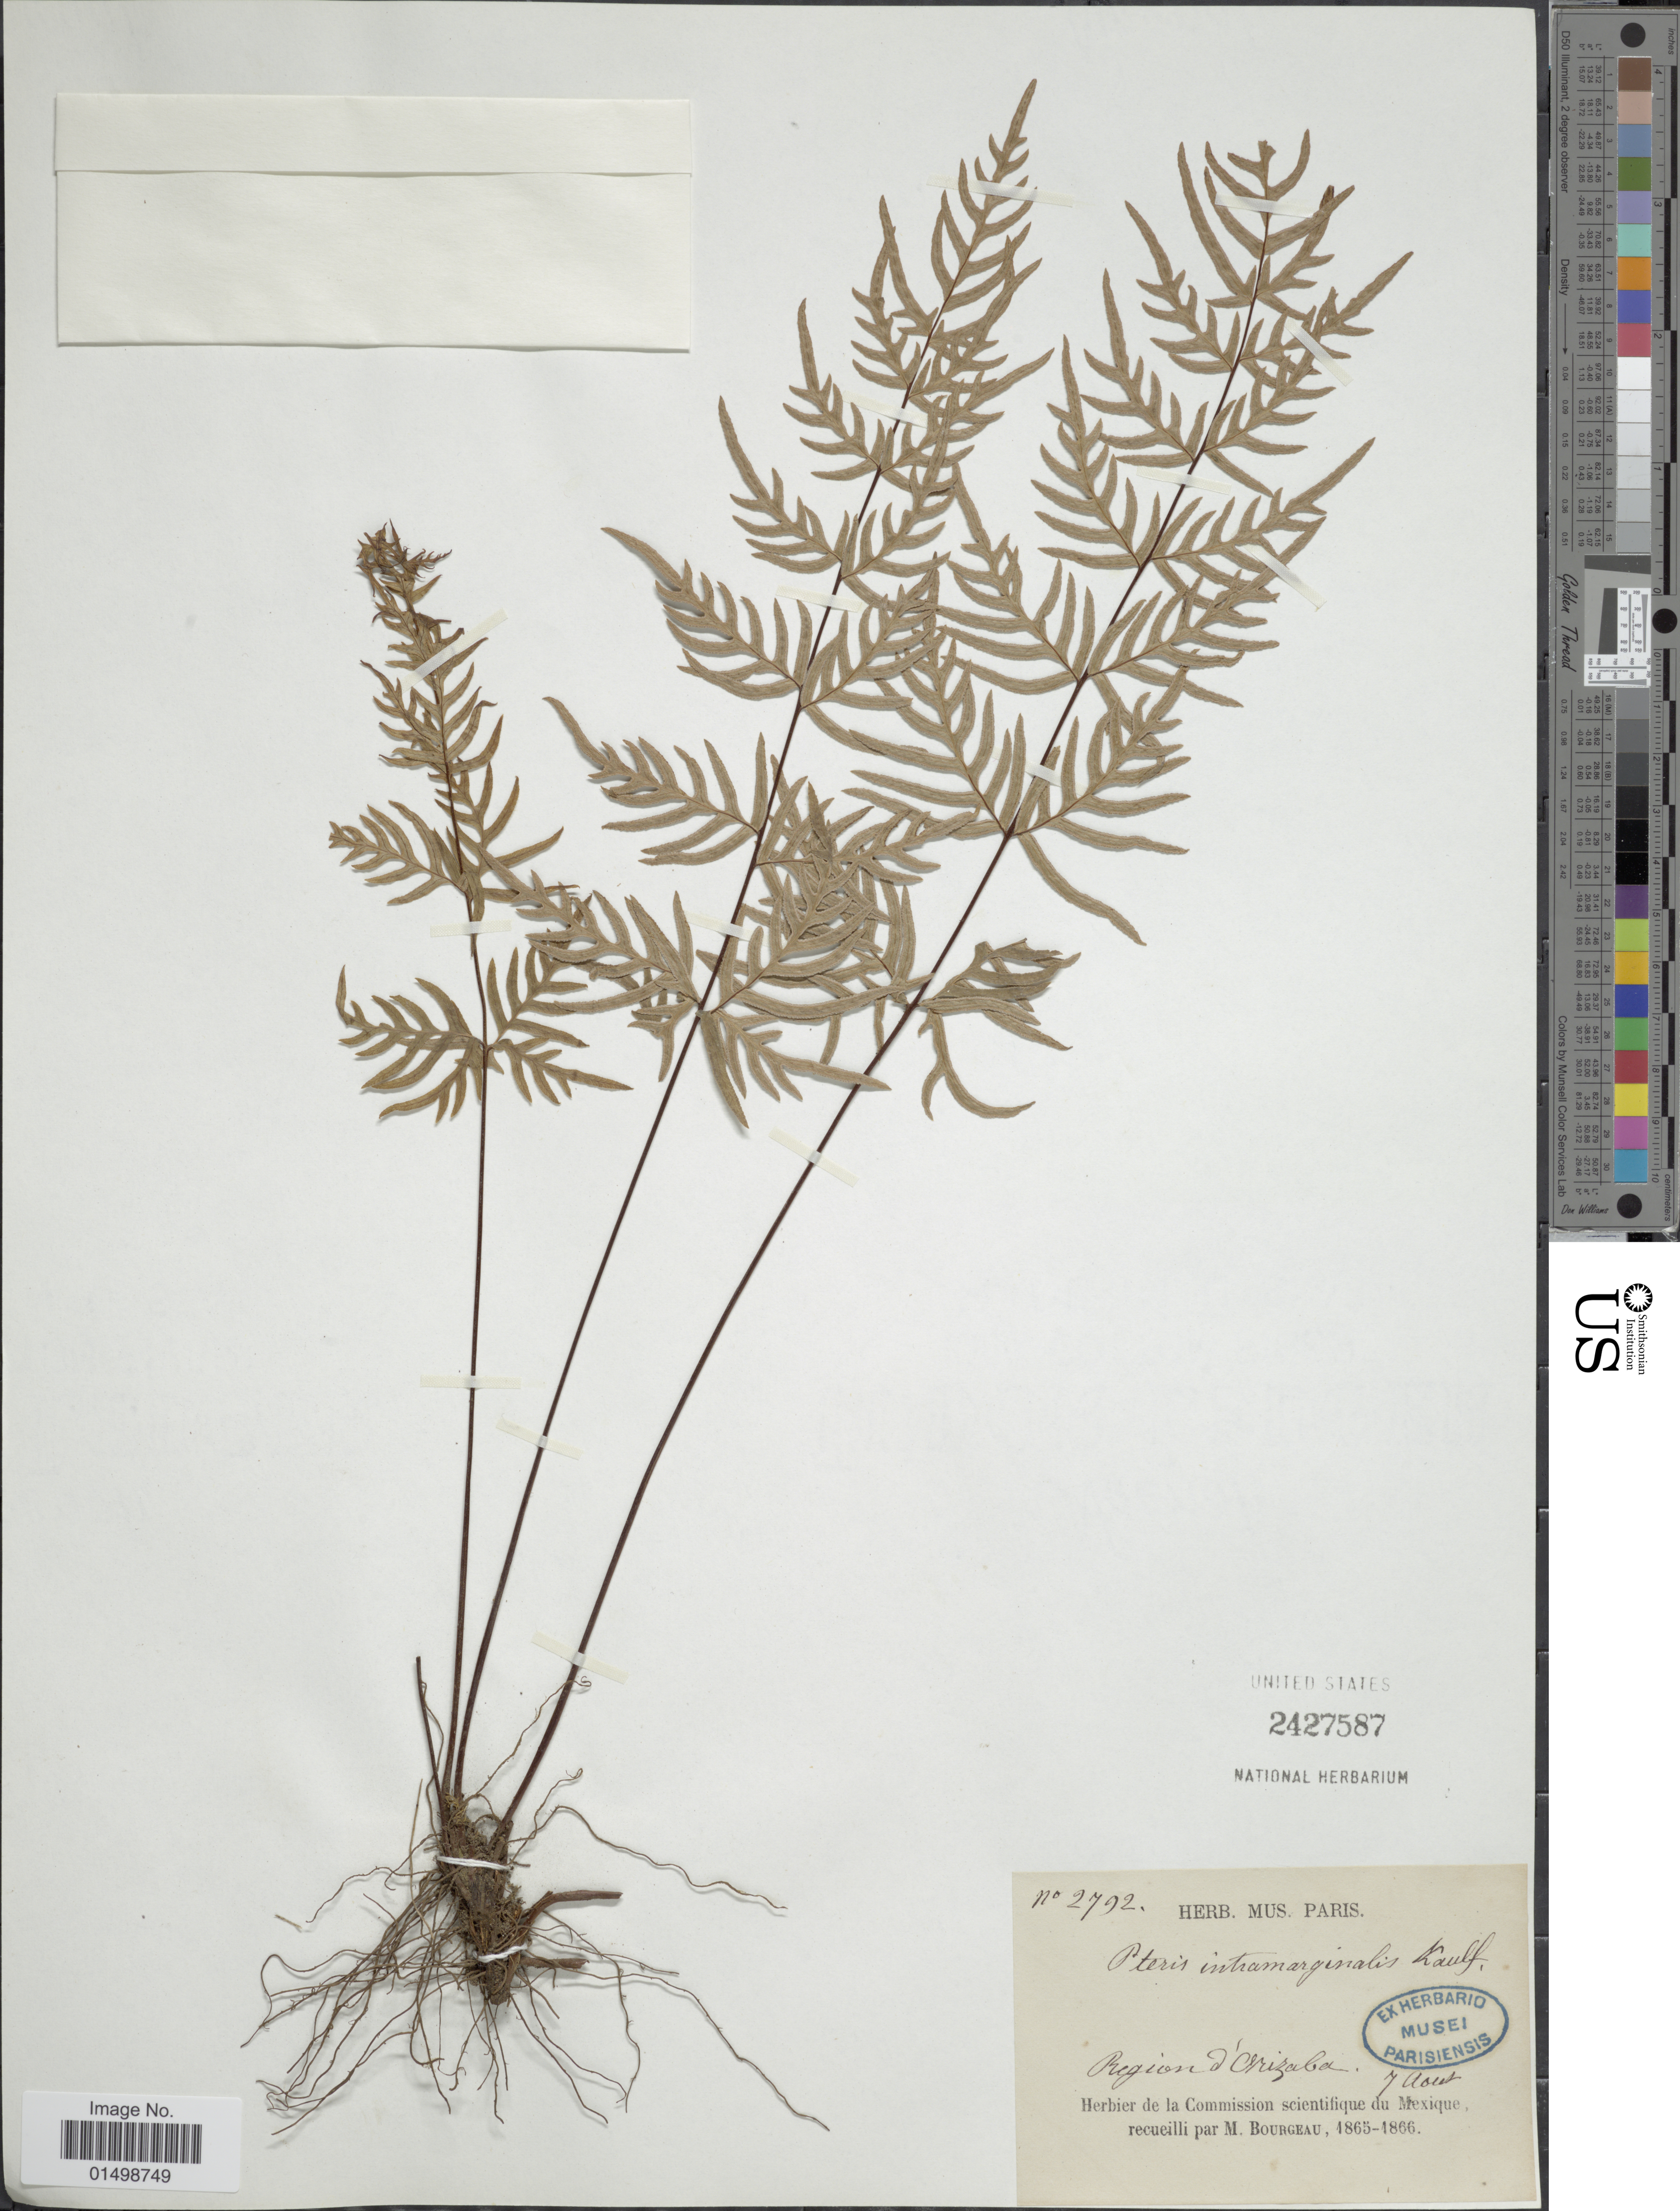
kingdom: Plantae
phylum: Tracheophyta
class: Polypodiopsida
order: Polypodiales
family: Pteridaceae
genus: Cheilanthes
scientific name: Cheilanthes intramarginalis var. intramarginalis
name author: (Kaulf.) Hook.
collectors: M. Bourgeau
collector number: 2792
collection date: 1865/1866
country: Mexico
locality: Région d'Orizaba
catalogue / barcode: US 2427587